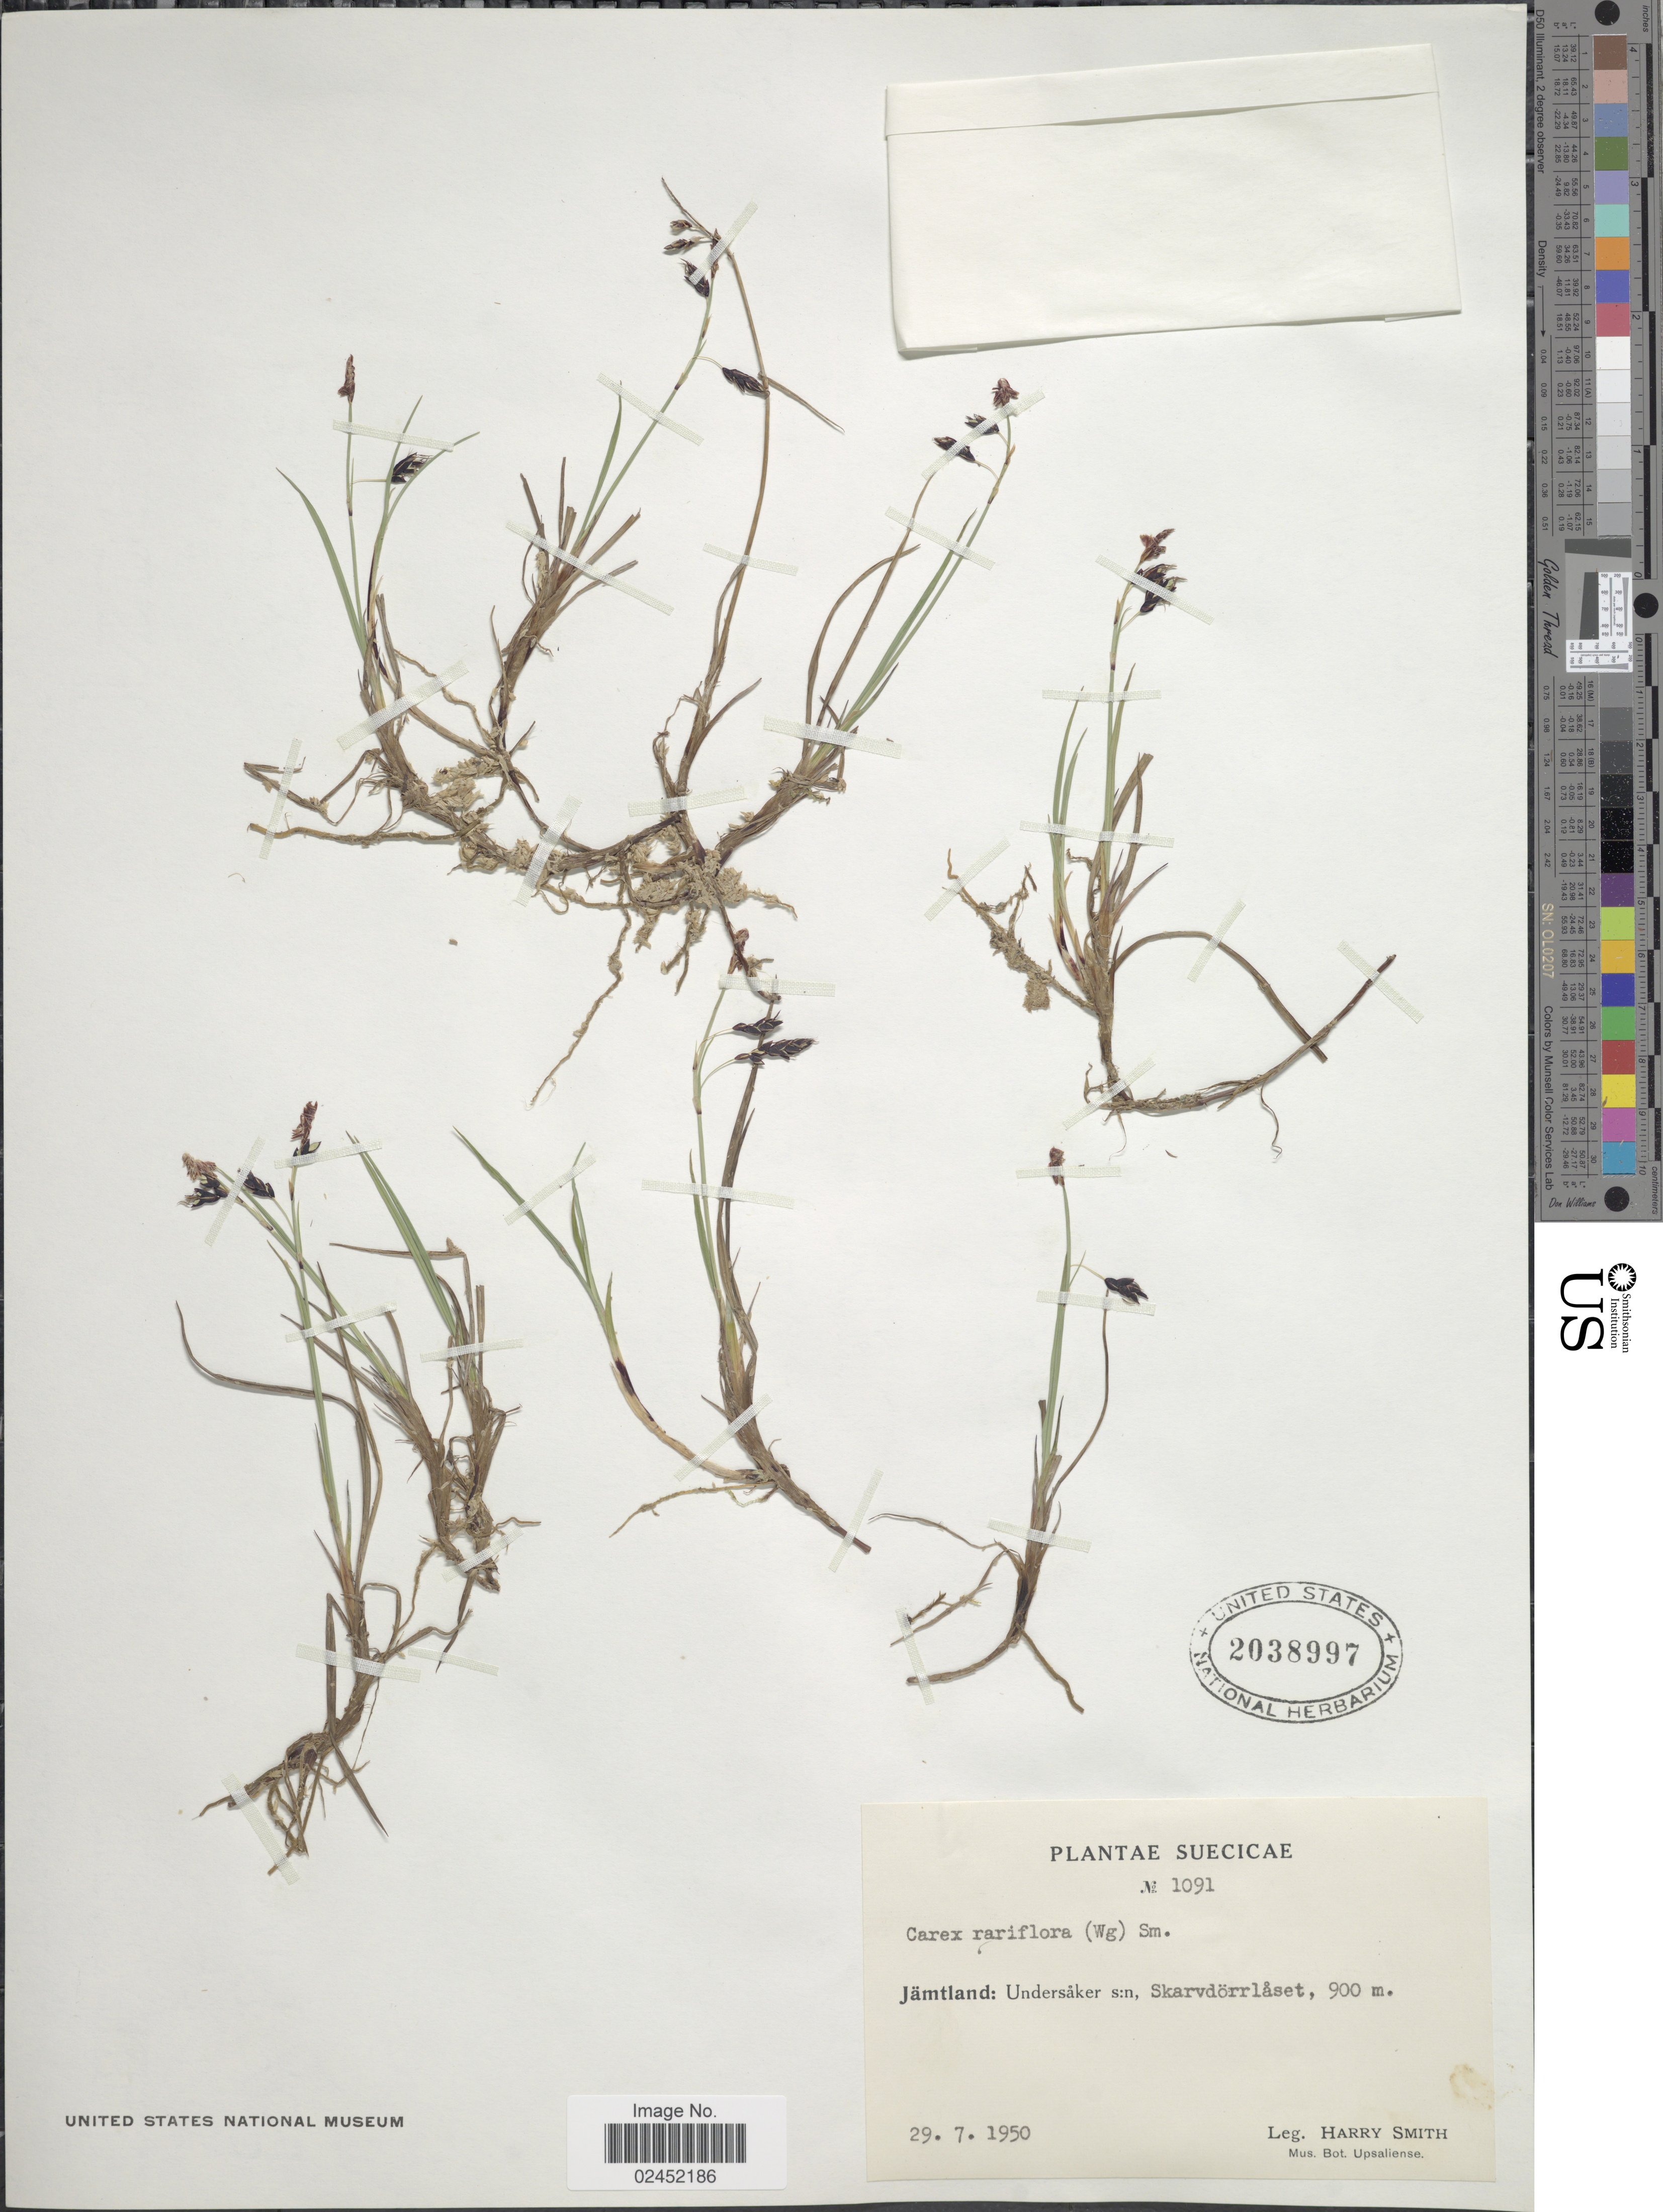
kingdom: Plantae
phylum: Tracheophyta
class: Liliopsida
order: Poales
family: Cyperaceae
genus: Carex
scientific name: Carex rariflora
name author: (Wahlenb.) Sm.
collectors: H. Smith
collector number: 1091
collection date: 1950-07-29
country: Sweden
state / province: Jämtland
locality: Jamtland: Undersaker s:n, Skardorrlaset.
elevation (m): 900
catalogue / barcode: US 2038997